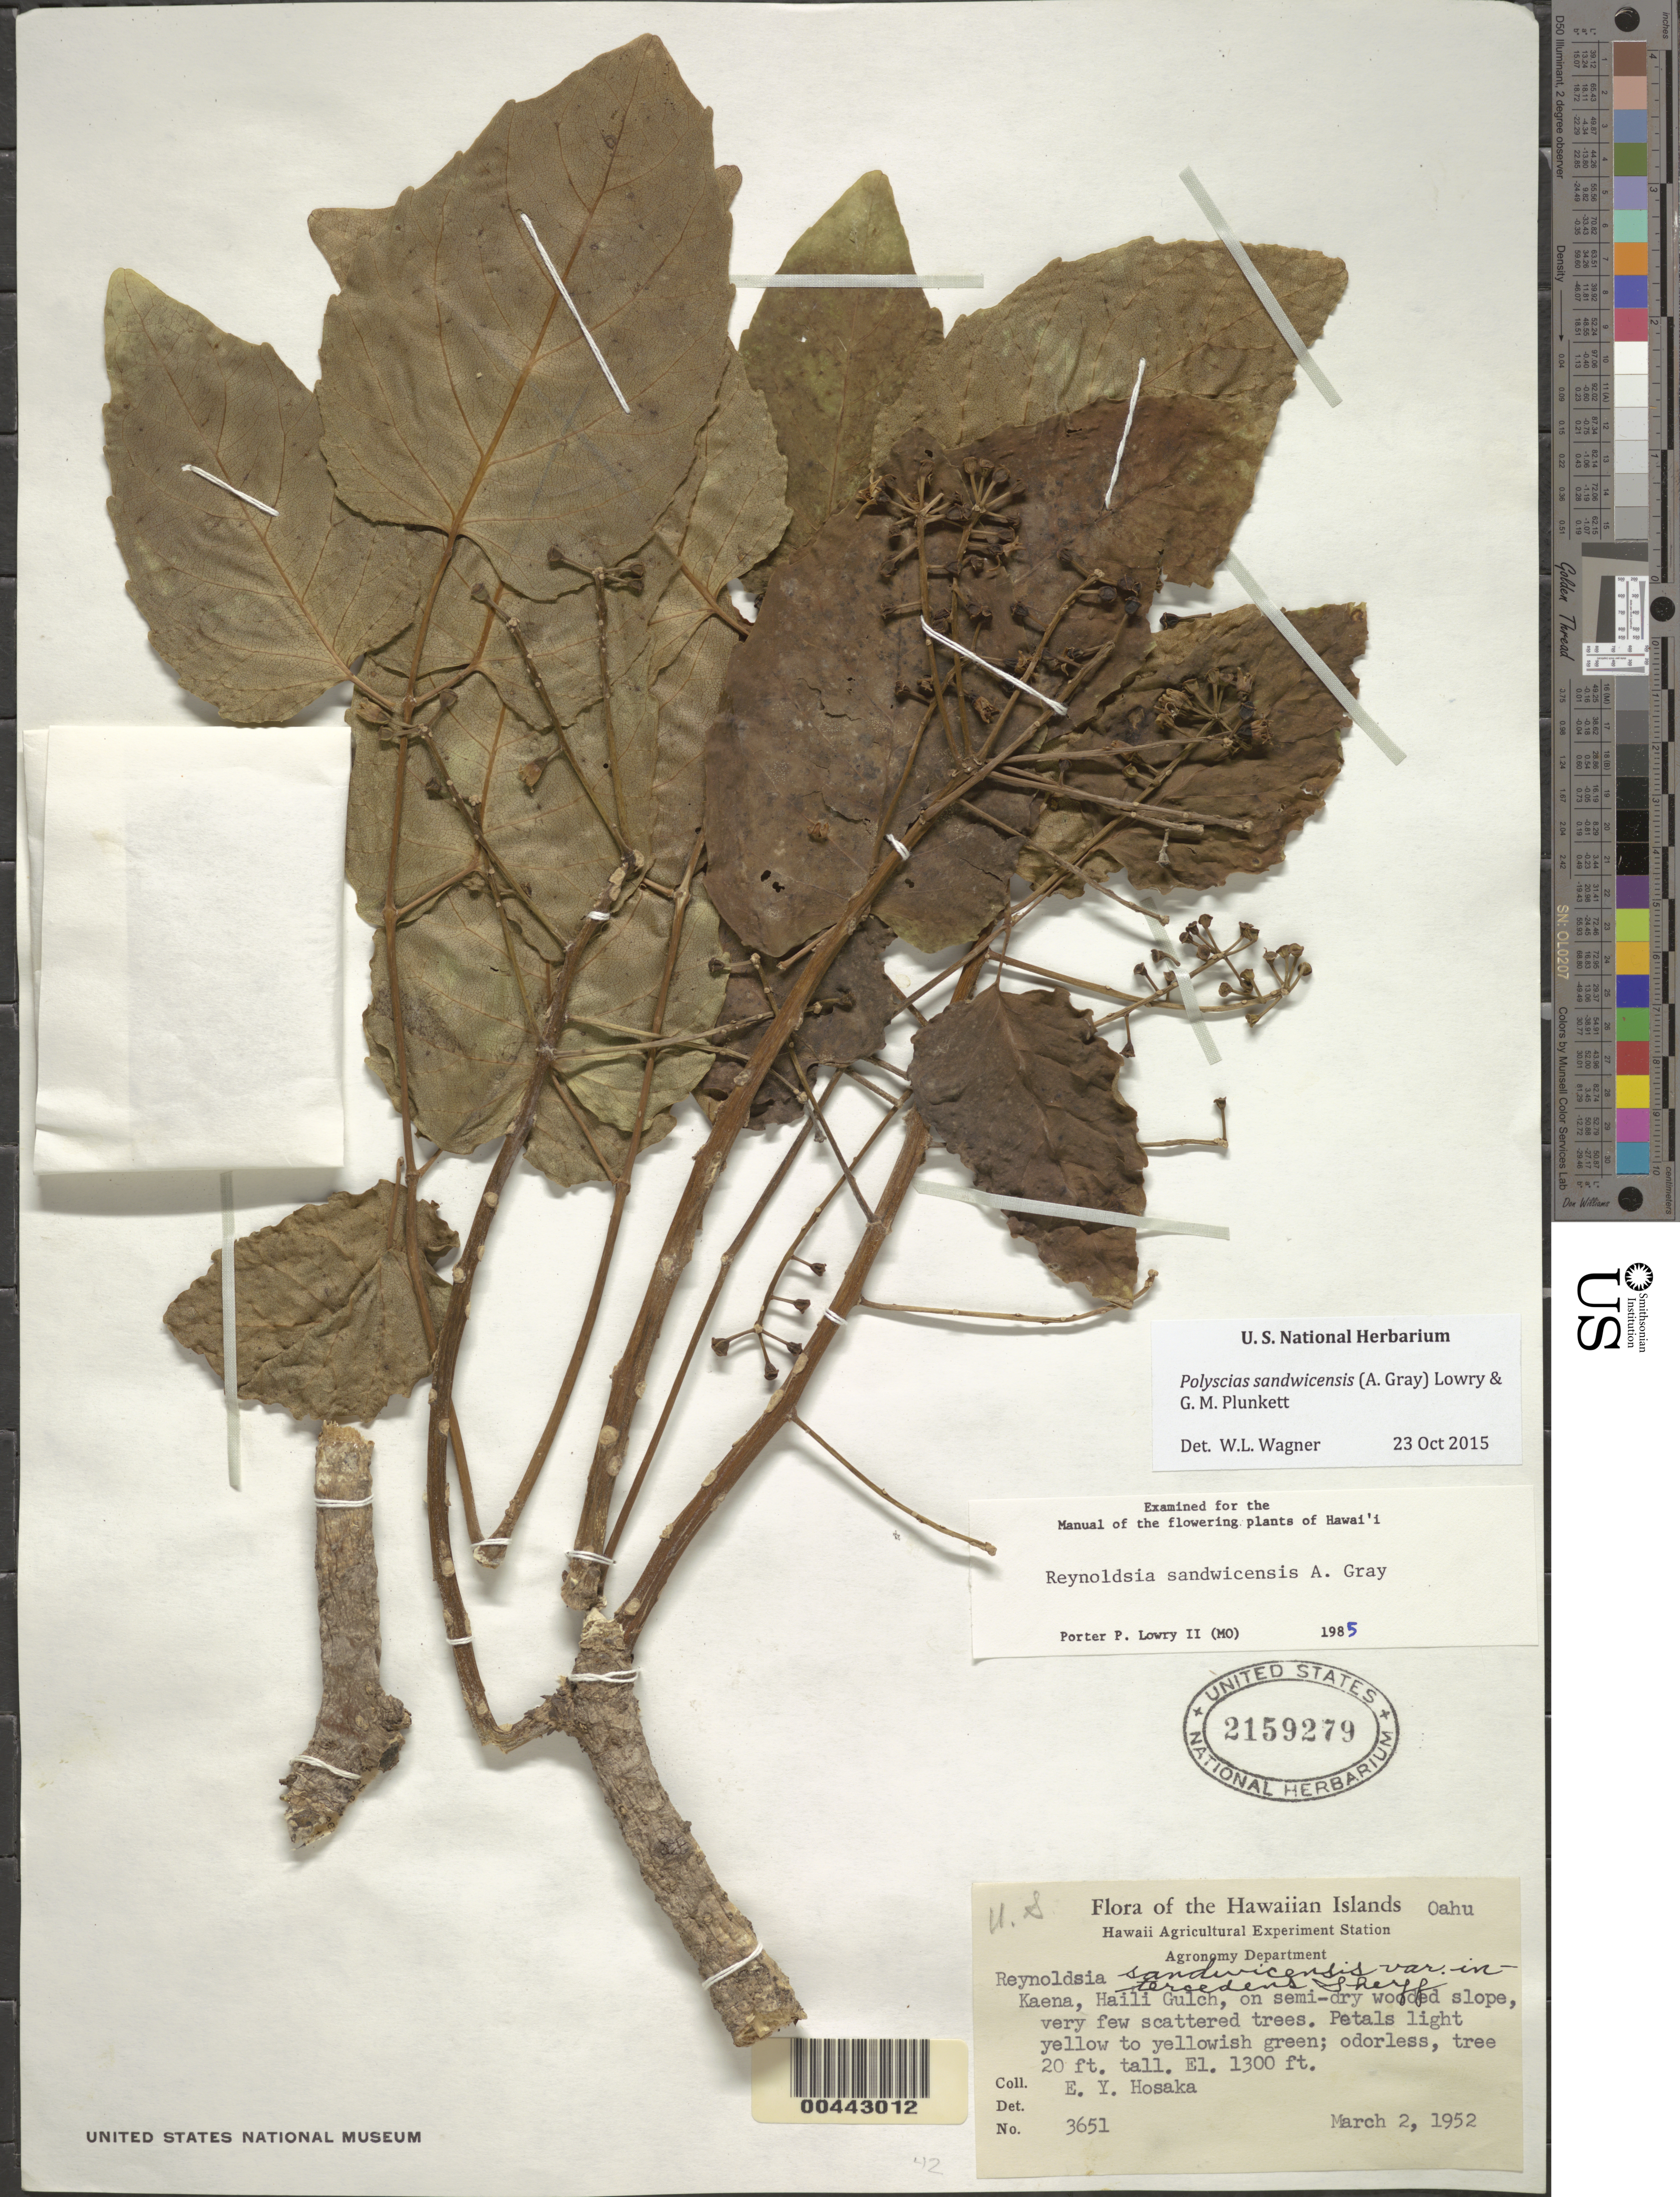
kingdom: Plantae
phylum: Tracheophyta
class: Magnoliopsida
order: Apiales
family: Araliaceae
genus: Polyscias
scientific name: Polyscias sandwicensis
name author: (A. Gray) Lowry & G. M. Plunkett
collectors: E. Y. Hosaka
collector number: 3651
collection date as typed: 2 Mar 1952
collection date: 1952-03-02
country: United States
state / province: Hawaii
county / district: Honolulu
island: Oahu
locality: Kaena, Haili Gulch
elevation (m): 396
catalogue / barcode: US 2159279